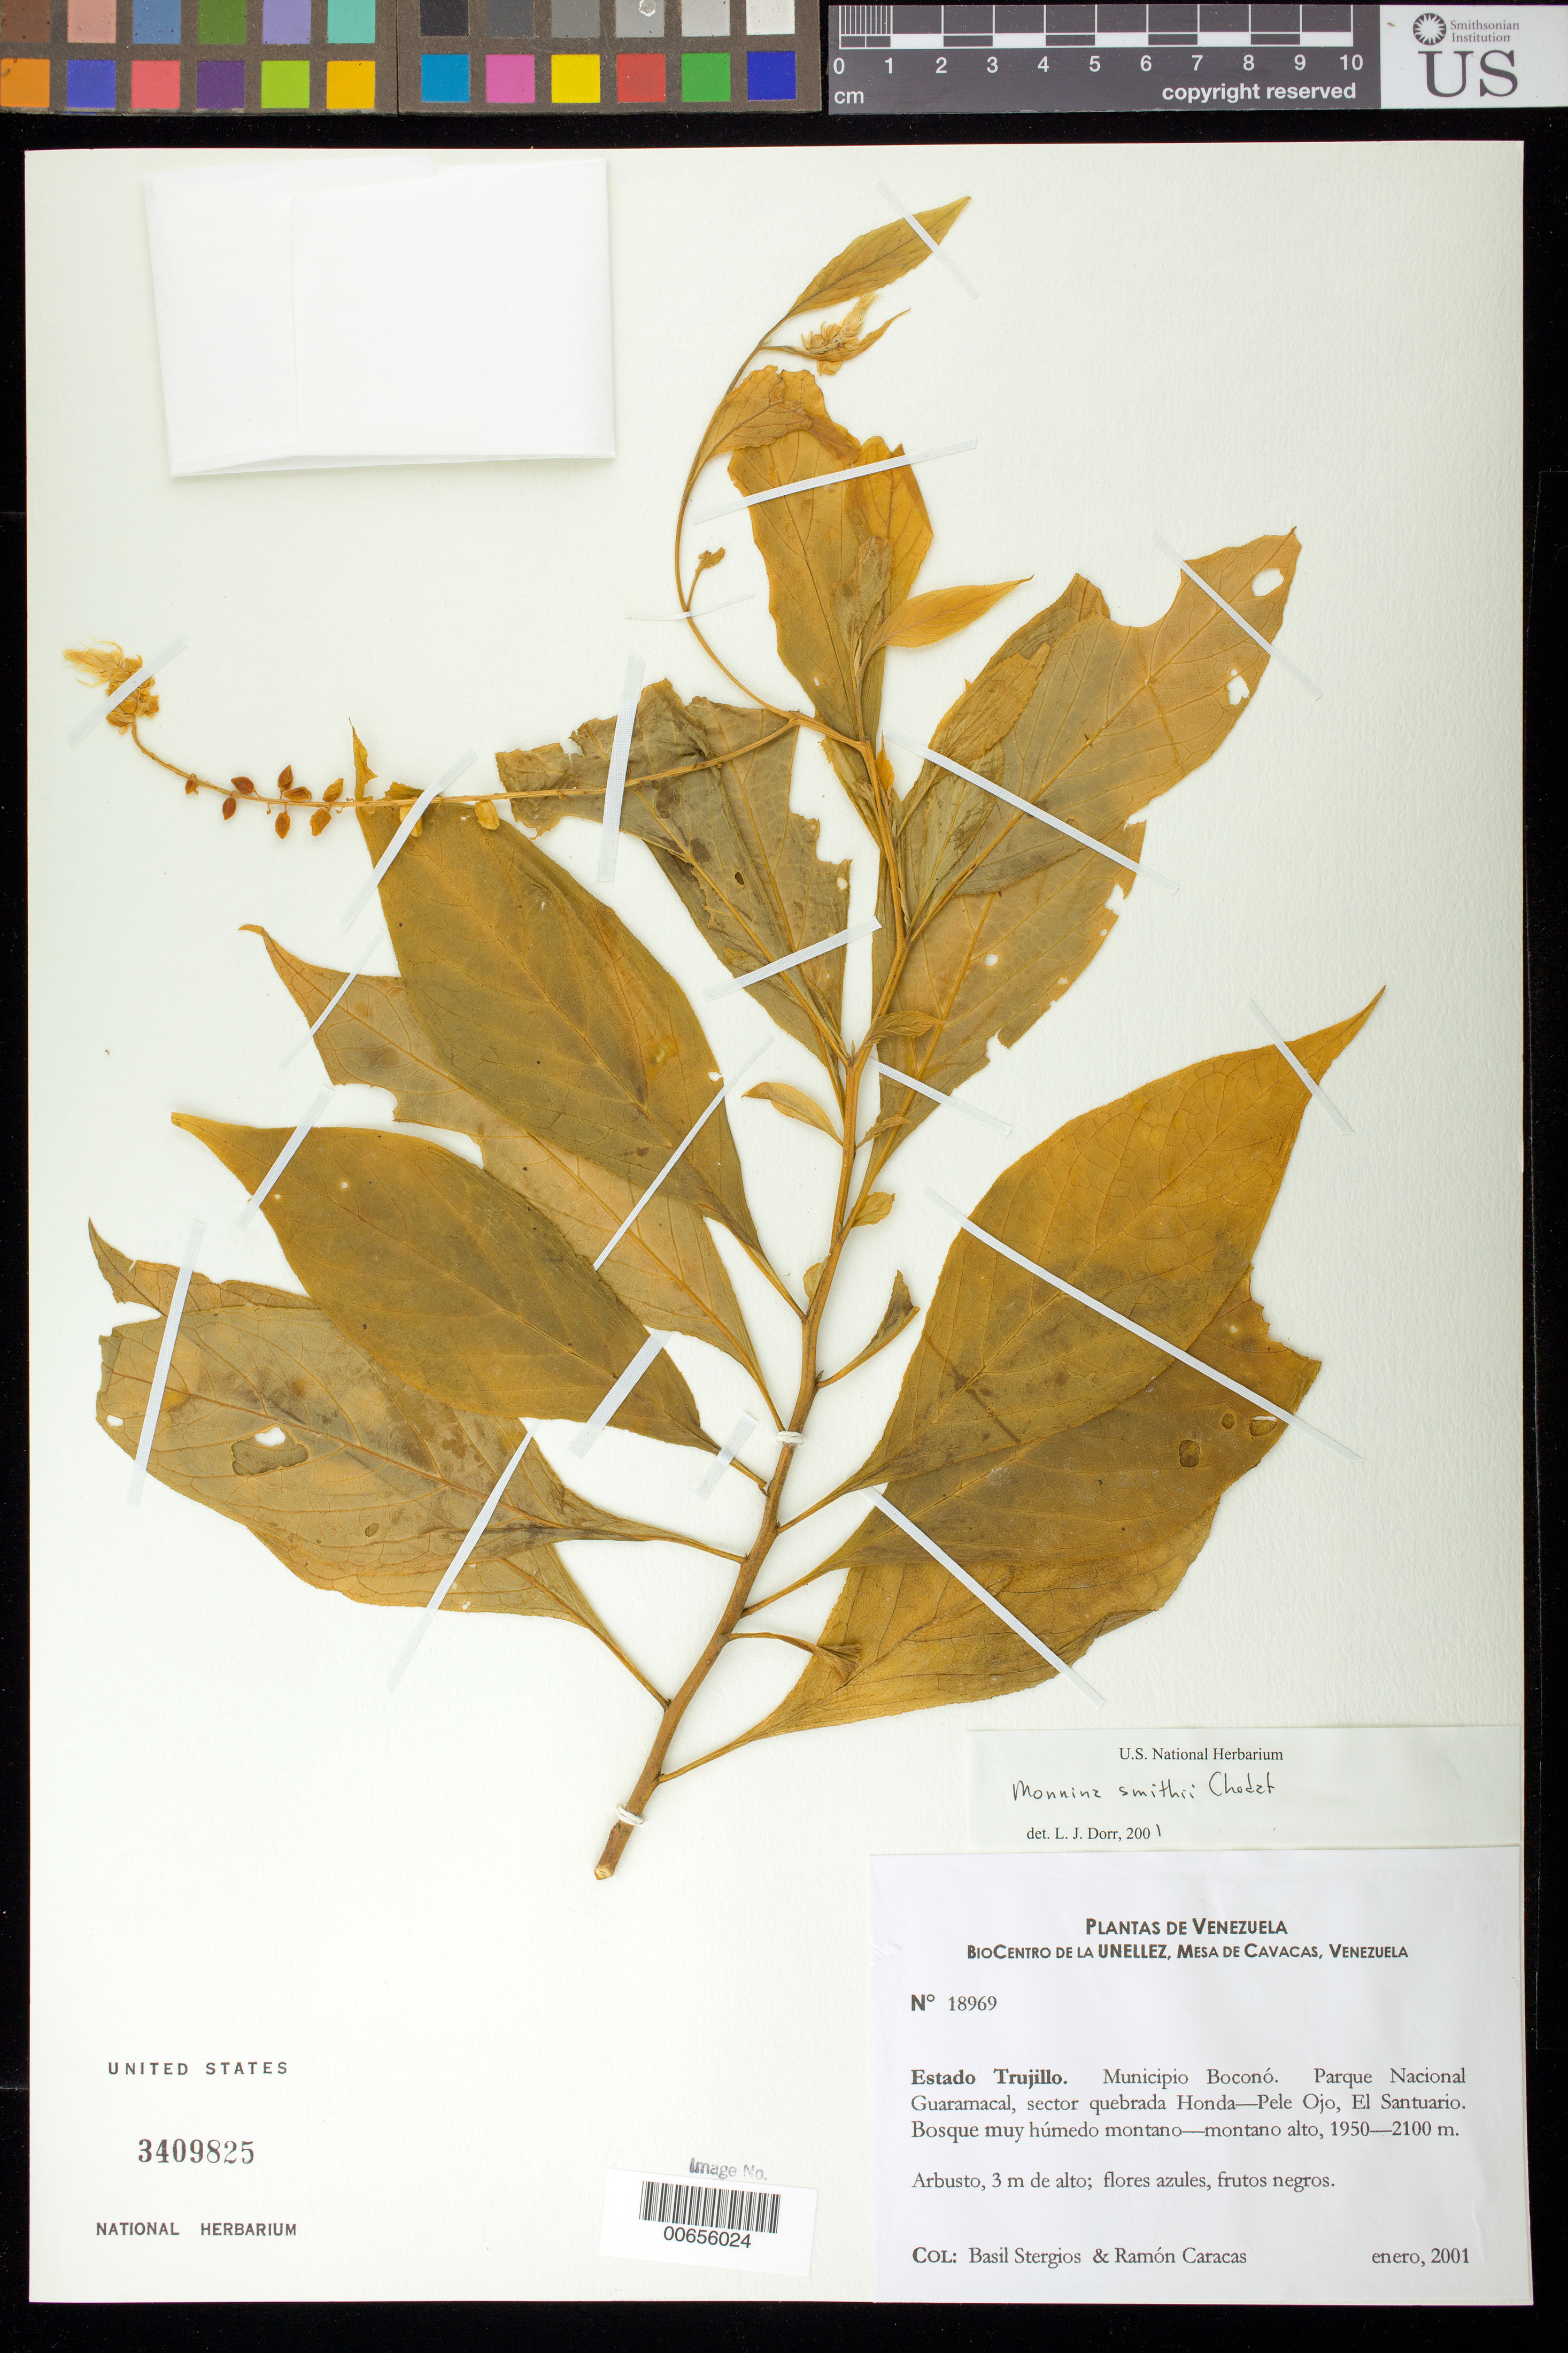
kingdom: Plantae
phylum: Tracheophyta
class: Magnoliopsida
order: Fabales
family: Polygalaceae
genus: Monnina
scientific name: Monnina smithii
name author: Chodat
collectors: B. G. Stergios & R. Caracas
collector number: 18969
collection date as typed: Jan 2001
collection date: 2001-01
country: Venezuela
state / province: Trujillo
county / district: Boconó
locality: Parque Nacional Guaramacal, sector quebrada Honda-Pele Ojo, El Santuario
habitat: Bosque muy húmedo montano-montano alto.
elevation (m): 1950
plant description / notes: CTES, NY, PORT, US, VEN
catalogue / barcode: US 3409825